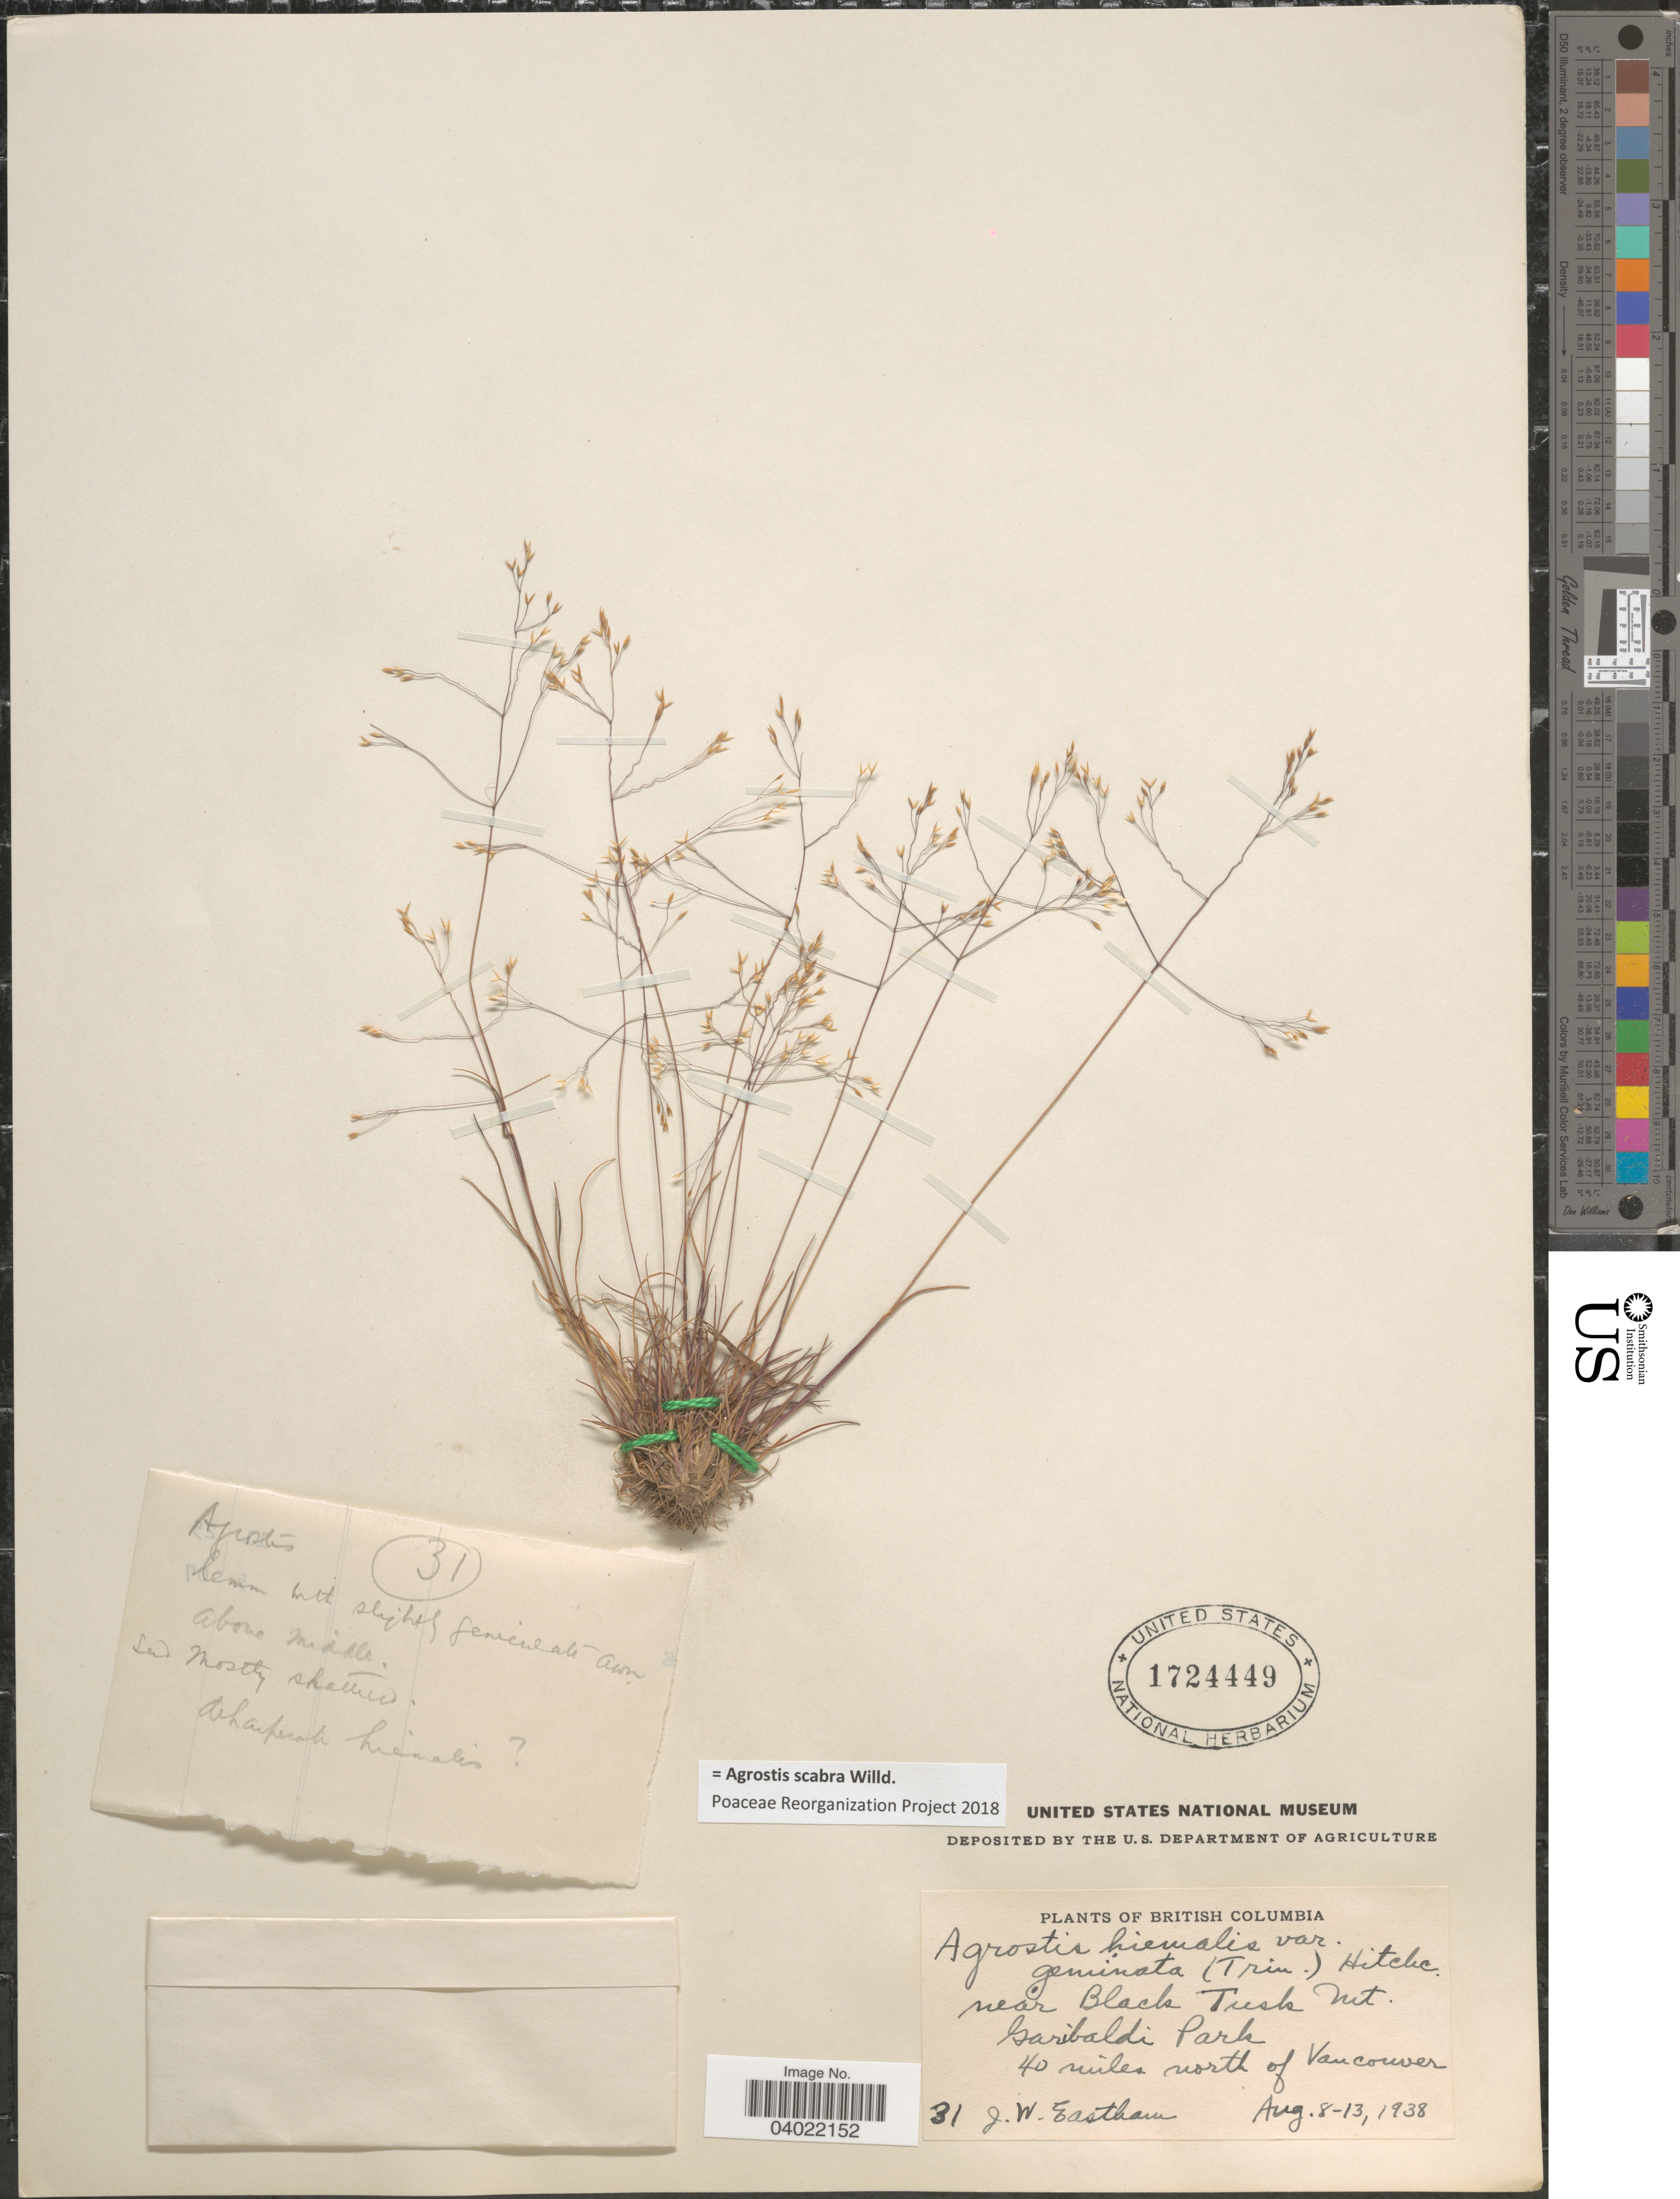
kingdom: Plantae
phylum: Tracheophyta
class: Liliopsida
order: Poales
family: Poaceae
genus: Agrostis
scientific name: Agrostis scabra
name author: Willd.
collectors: J. Eastham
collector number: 31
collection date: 1938-08-08/1938-08-13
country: Canada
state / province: British Columbia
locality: Near Black Tusk Mt. Garibaldi Park. 40 miles north of Vancouver.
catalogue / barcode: US 1724449